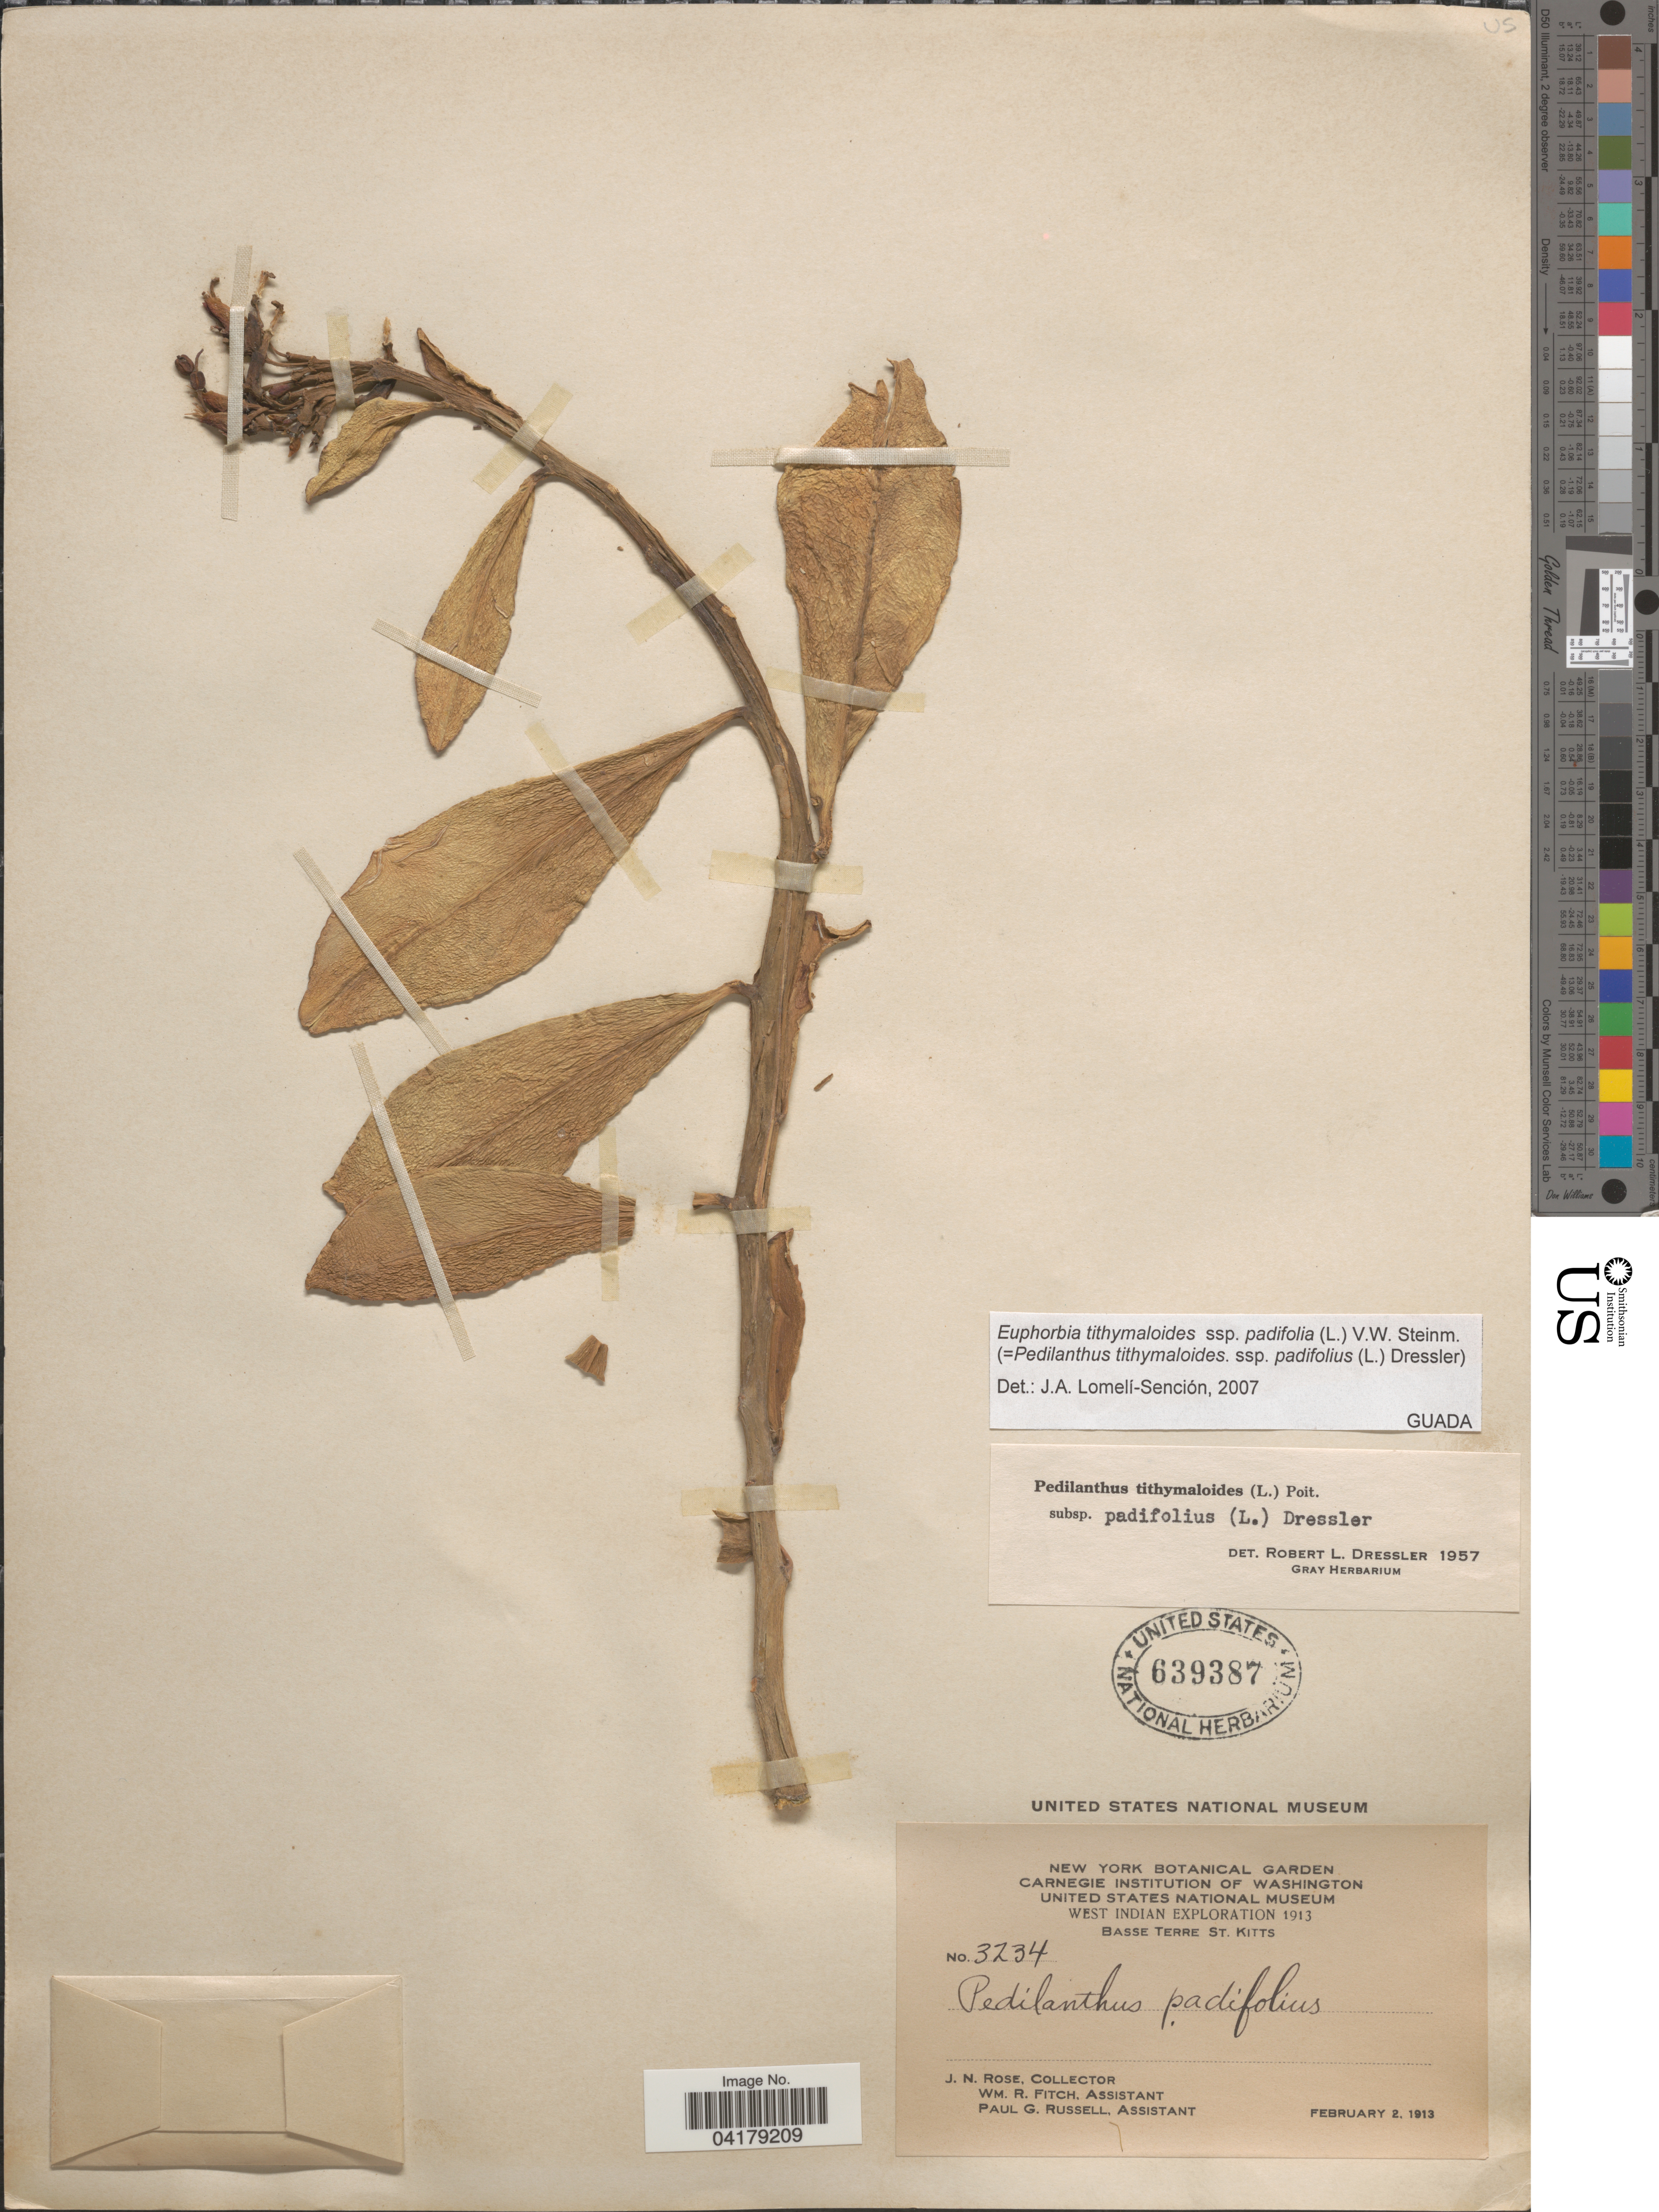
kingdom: Plantae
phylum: Tracheophyta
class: Magnoliopsida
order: Malpighiales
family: Euphorbiaceae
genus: Euphorbia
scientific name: Euphorbia tithymaloides subsp. padifolia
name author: (L.) V.W. Steinm.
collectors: J. N. Rose, W. R. Fitch & P. G. Russell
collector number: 3234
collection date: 1913-02-02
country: St. Christopher-Nevis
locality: West Indian Exploration 1913. Basse Terre St. Kitts.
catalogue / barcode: US 639387